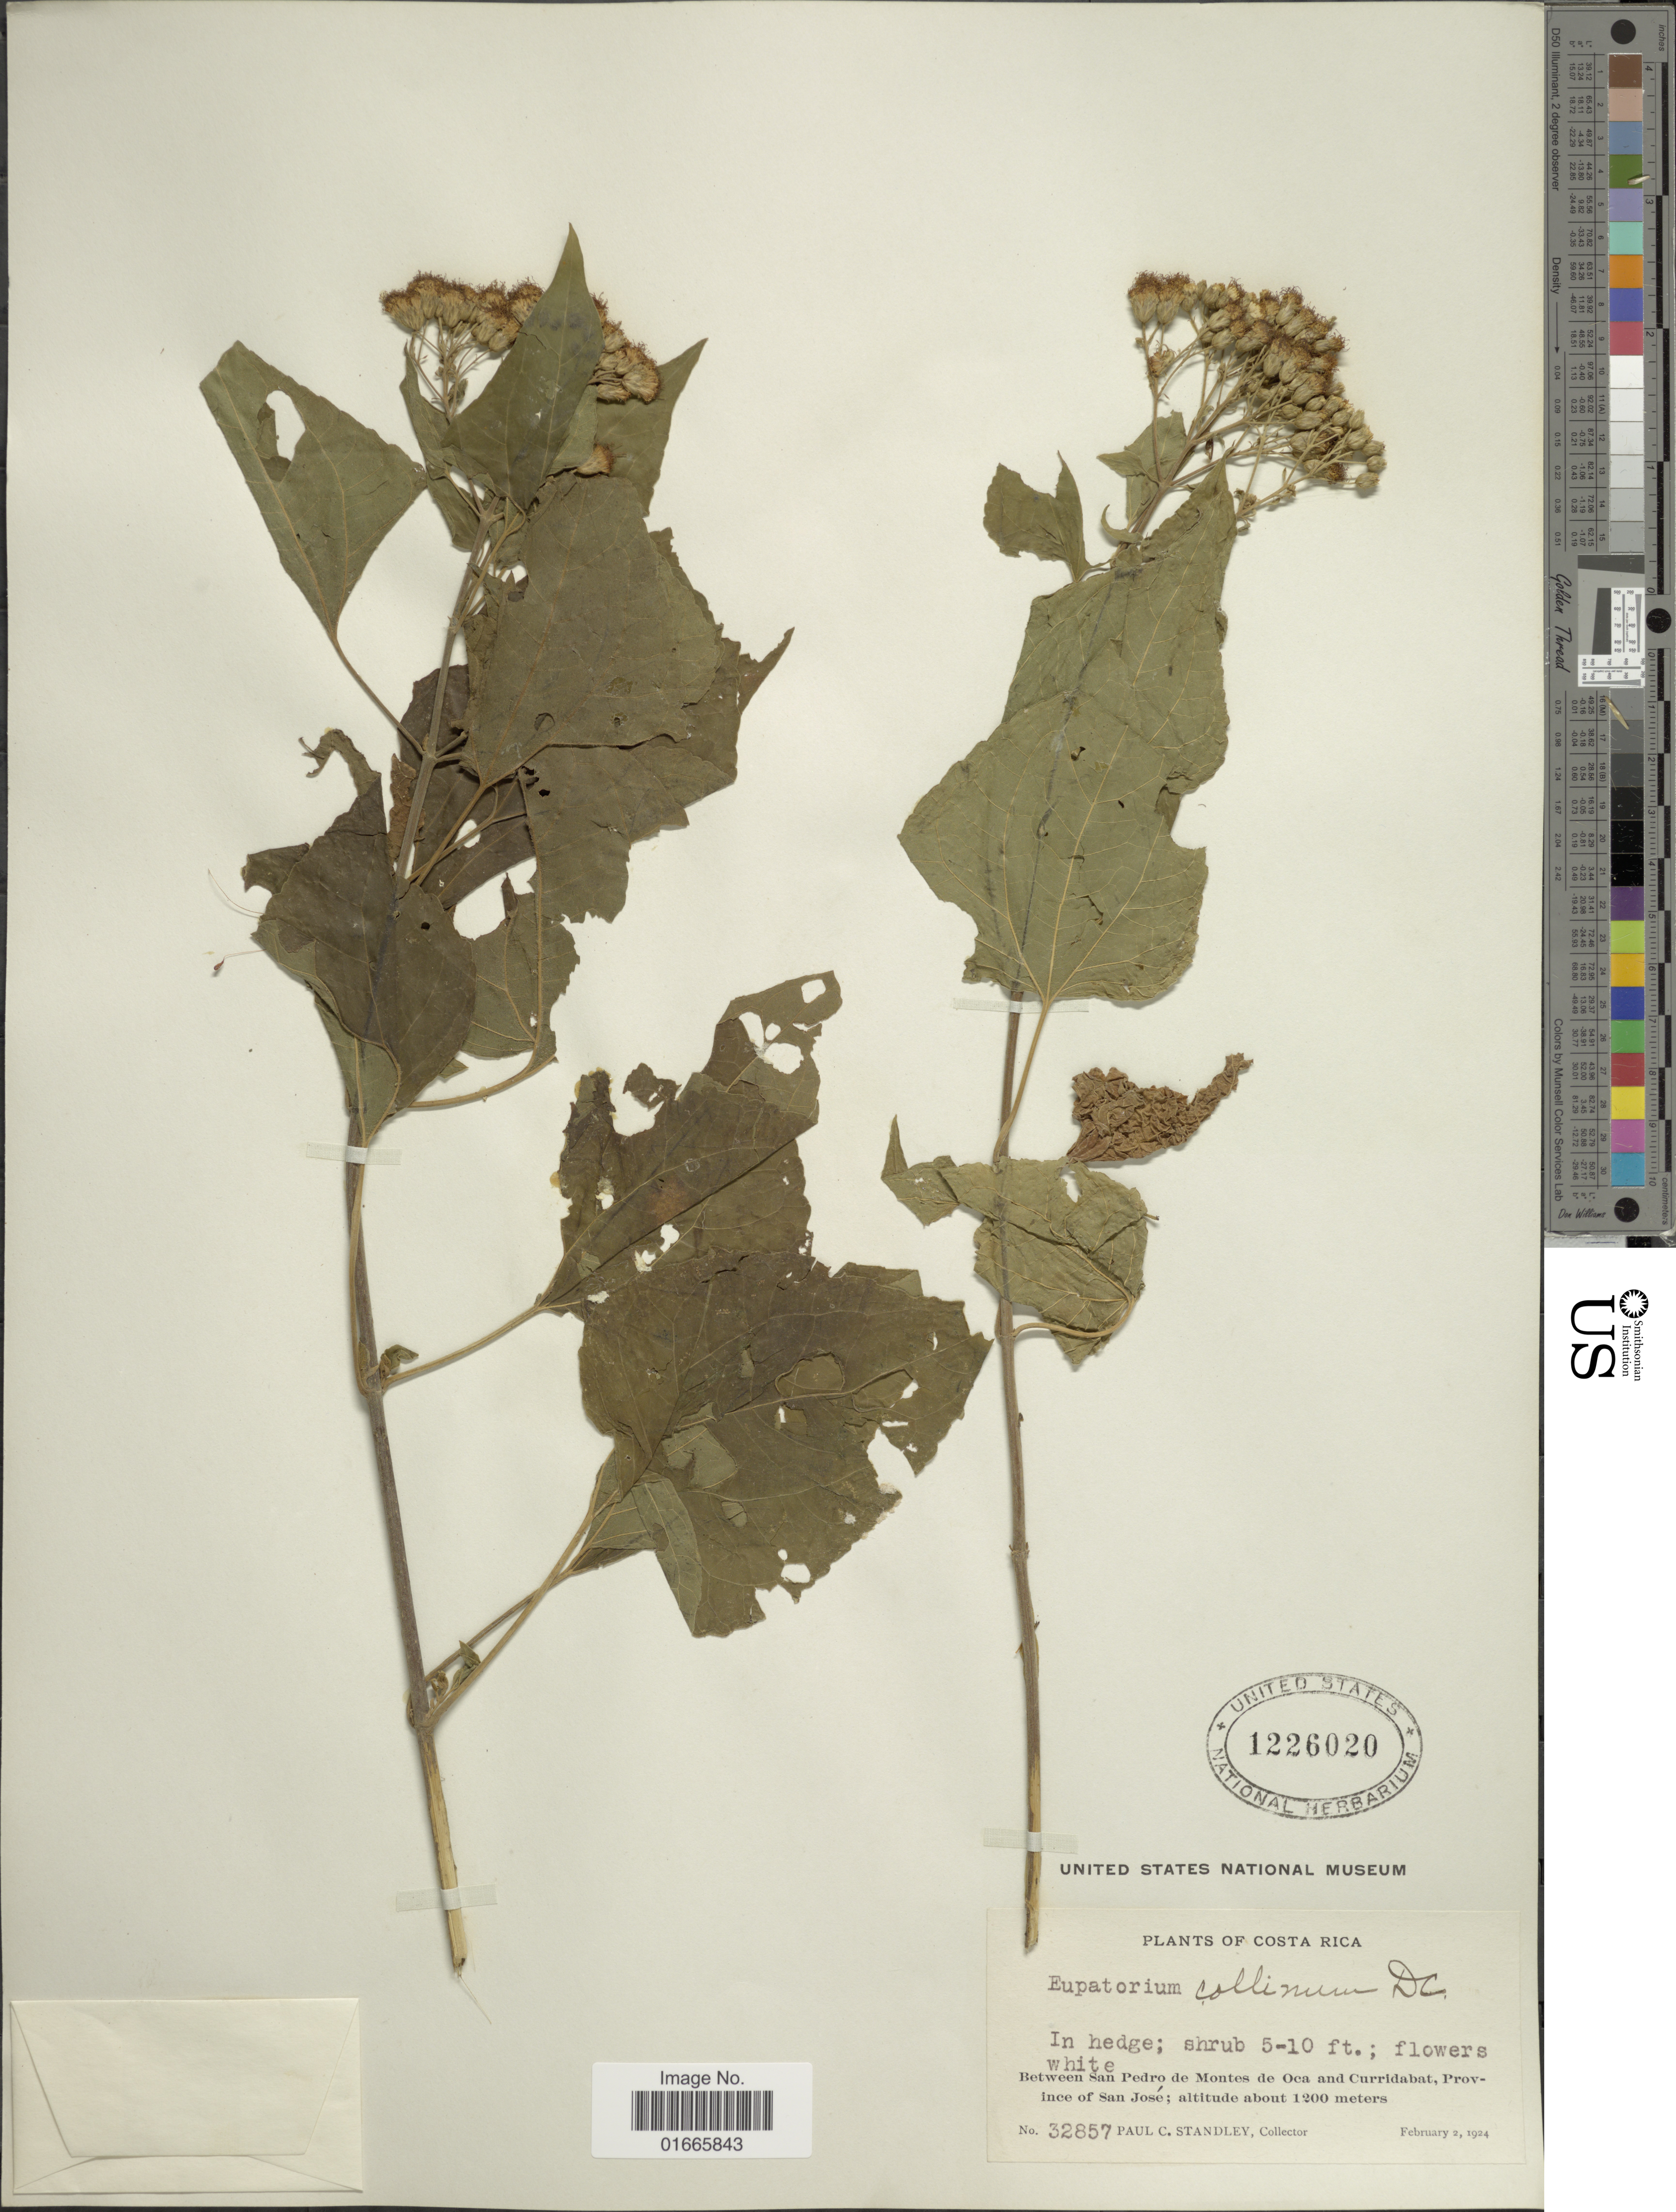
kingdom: Plantae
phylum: Tracheophyta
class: Magnoliopsida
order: Asterales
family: Asteraceae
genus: Chromolaena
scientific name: Chromolaena collina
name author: (DC.) R.M. King & H. Rob.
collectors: P. C. Standley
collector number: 32857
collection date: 1924-02-02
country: Costa Rica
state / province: San José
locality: Between San Pedro de Montes de Oca and Curridabat, Province of San Jose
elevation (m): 1200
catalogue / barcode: US 1226020